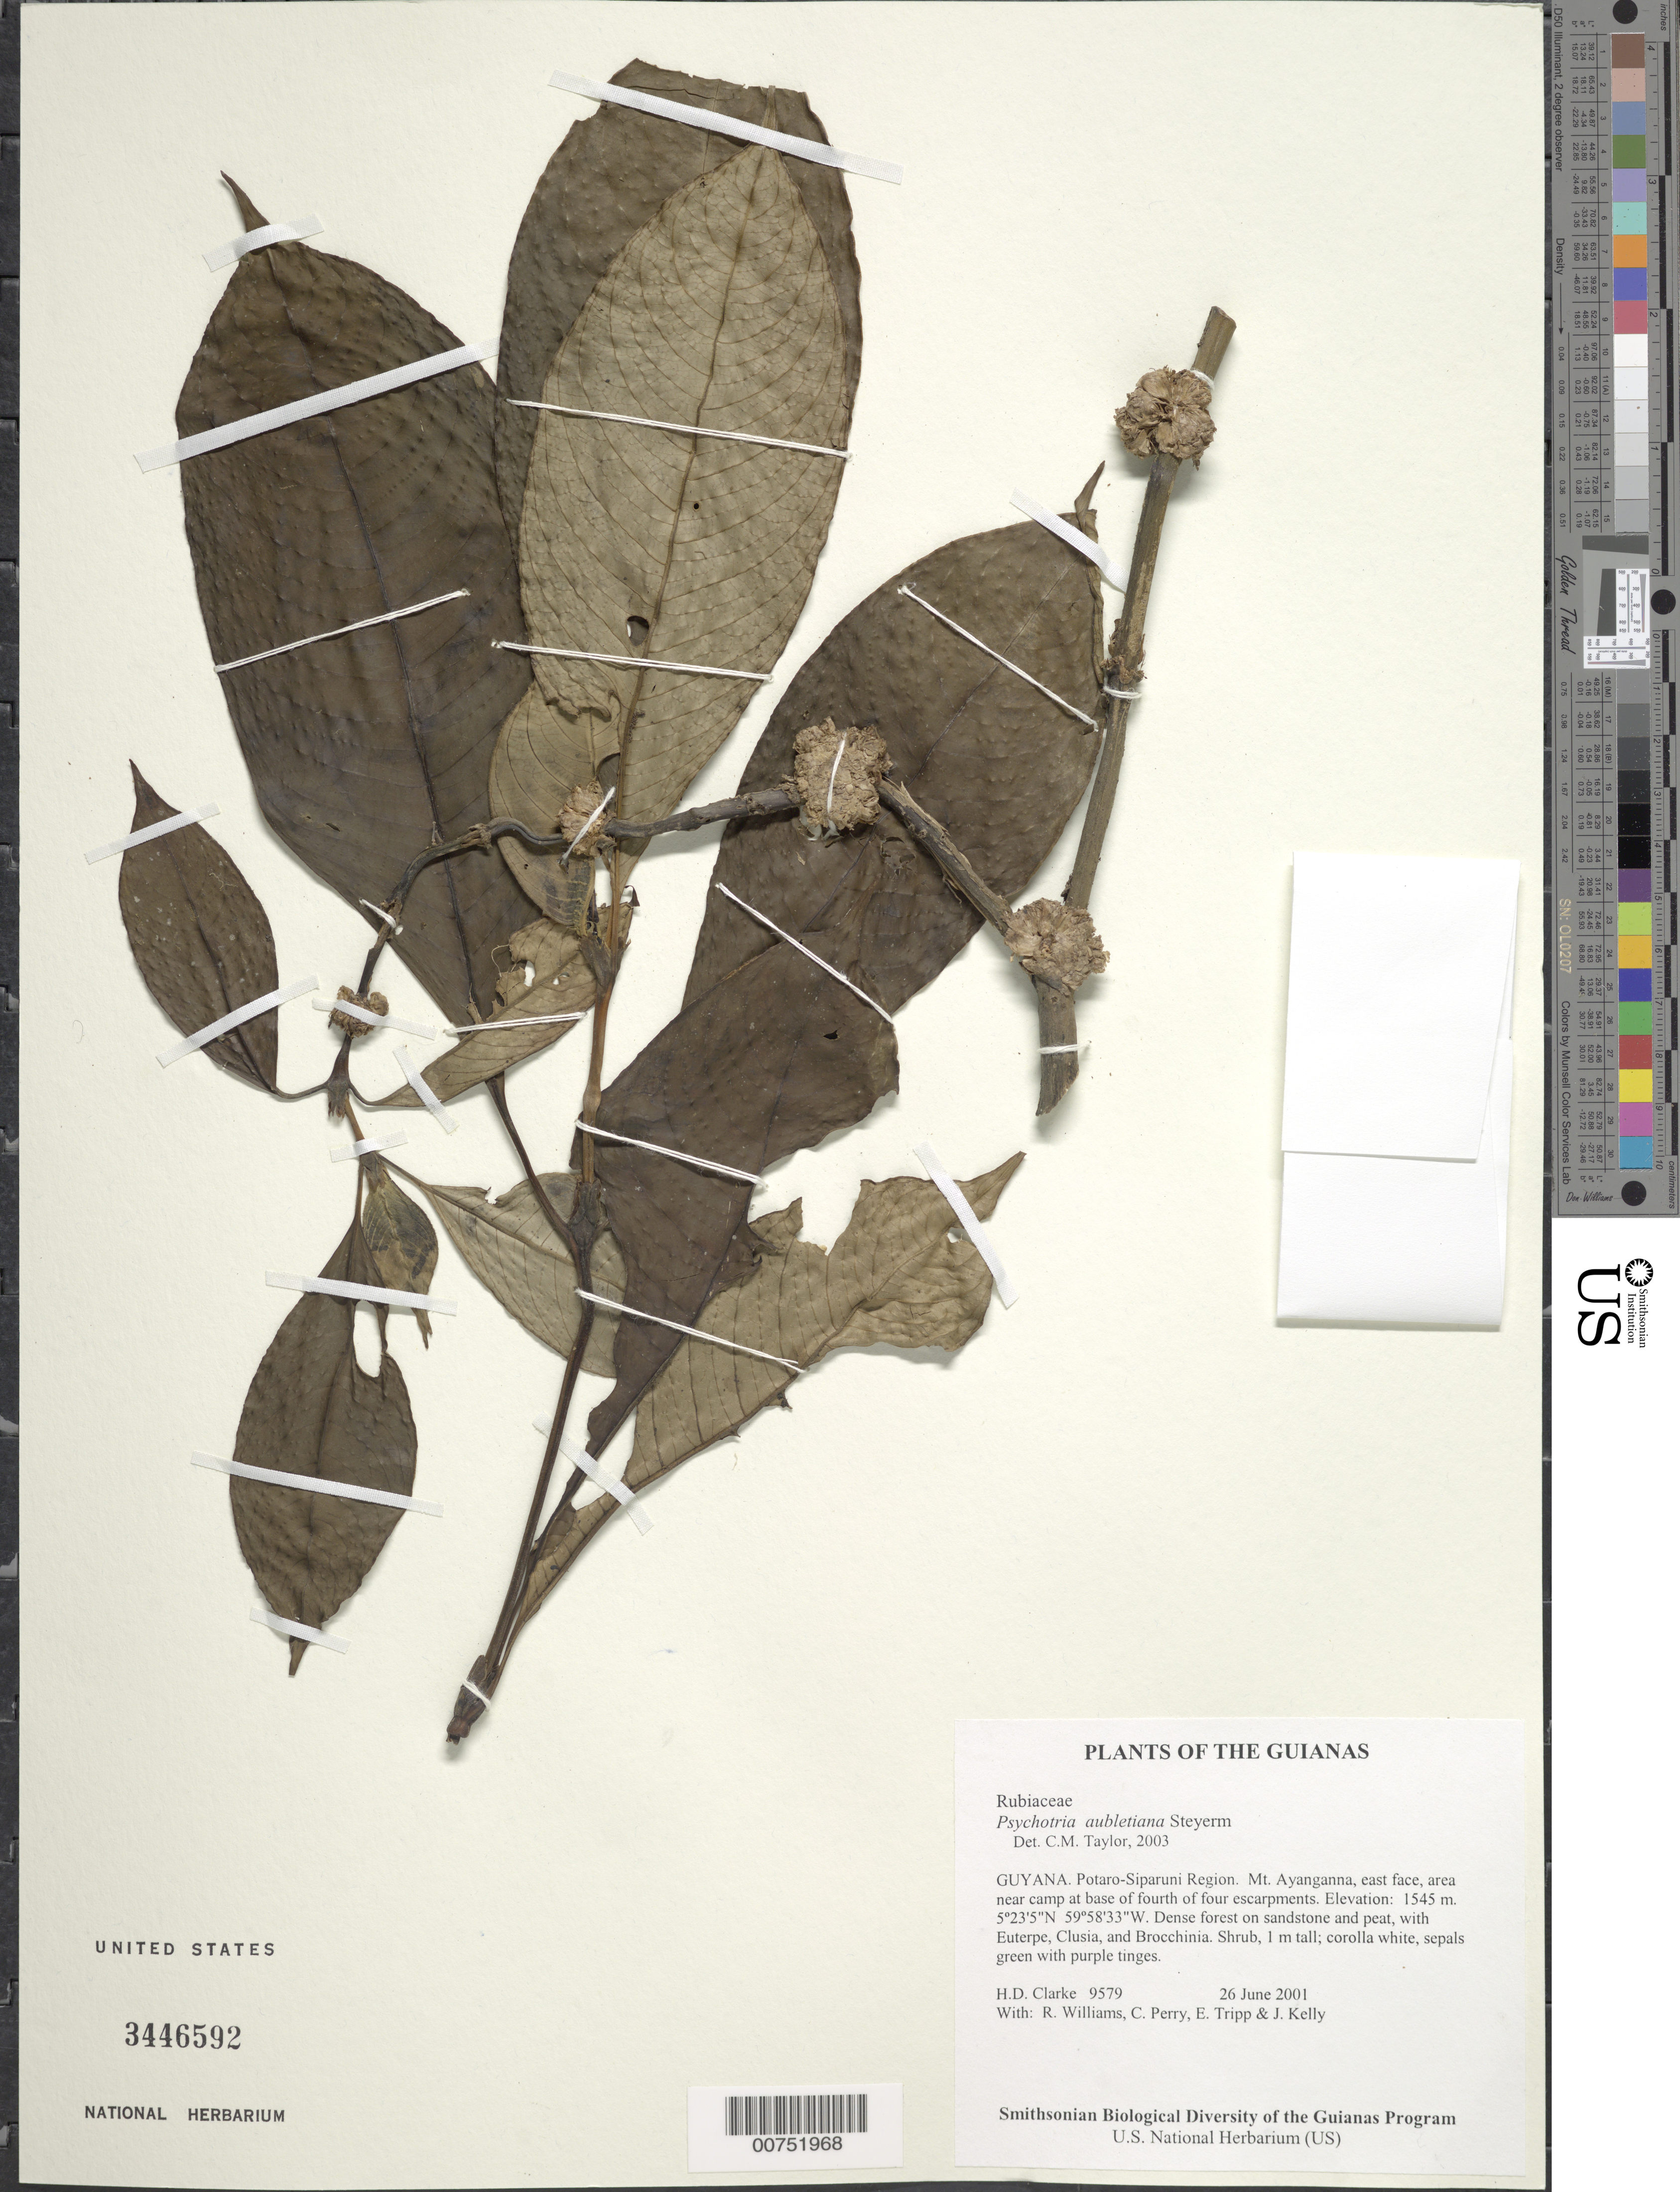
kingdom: Plantae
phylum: Tracheophyta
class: Magnoliopsida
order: Gentianales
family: Rubiaceae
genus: Palicourea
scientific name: Palicourea axillaris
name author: (Sw.) Borhidi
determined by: Kirkbride, J. H., Jr.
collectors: H. D. Clarke, R. Williams, C. Perry, E. Tripp & J. Kelly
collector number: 9579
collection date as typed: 26 June 2001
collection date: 2001-06-26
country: Guyana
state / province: Potaro-Siparuni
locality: Mt. Ayanganna, east face, area near camp at base of fourth of four escarpments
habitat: Dense forest on sandstone and peat, with Euterpe, Clusia, and Brocchinia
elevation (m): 1545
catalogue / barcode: US 3446592